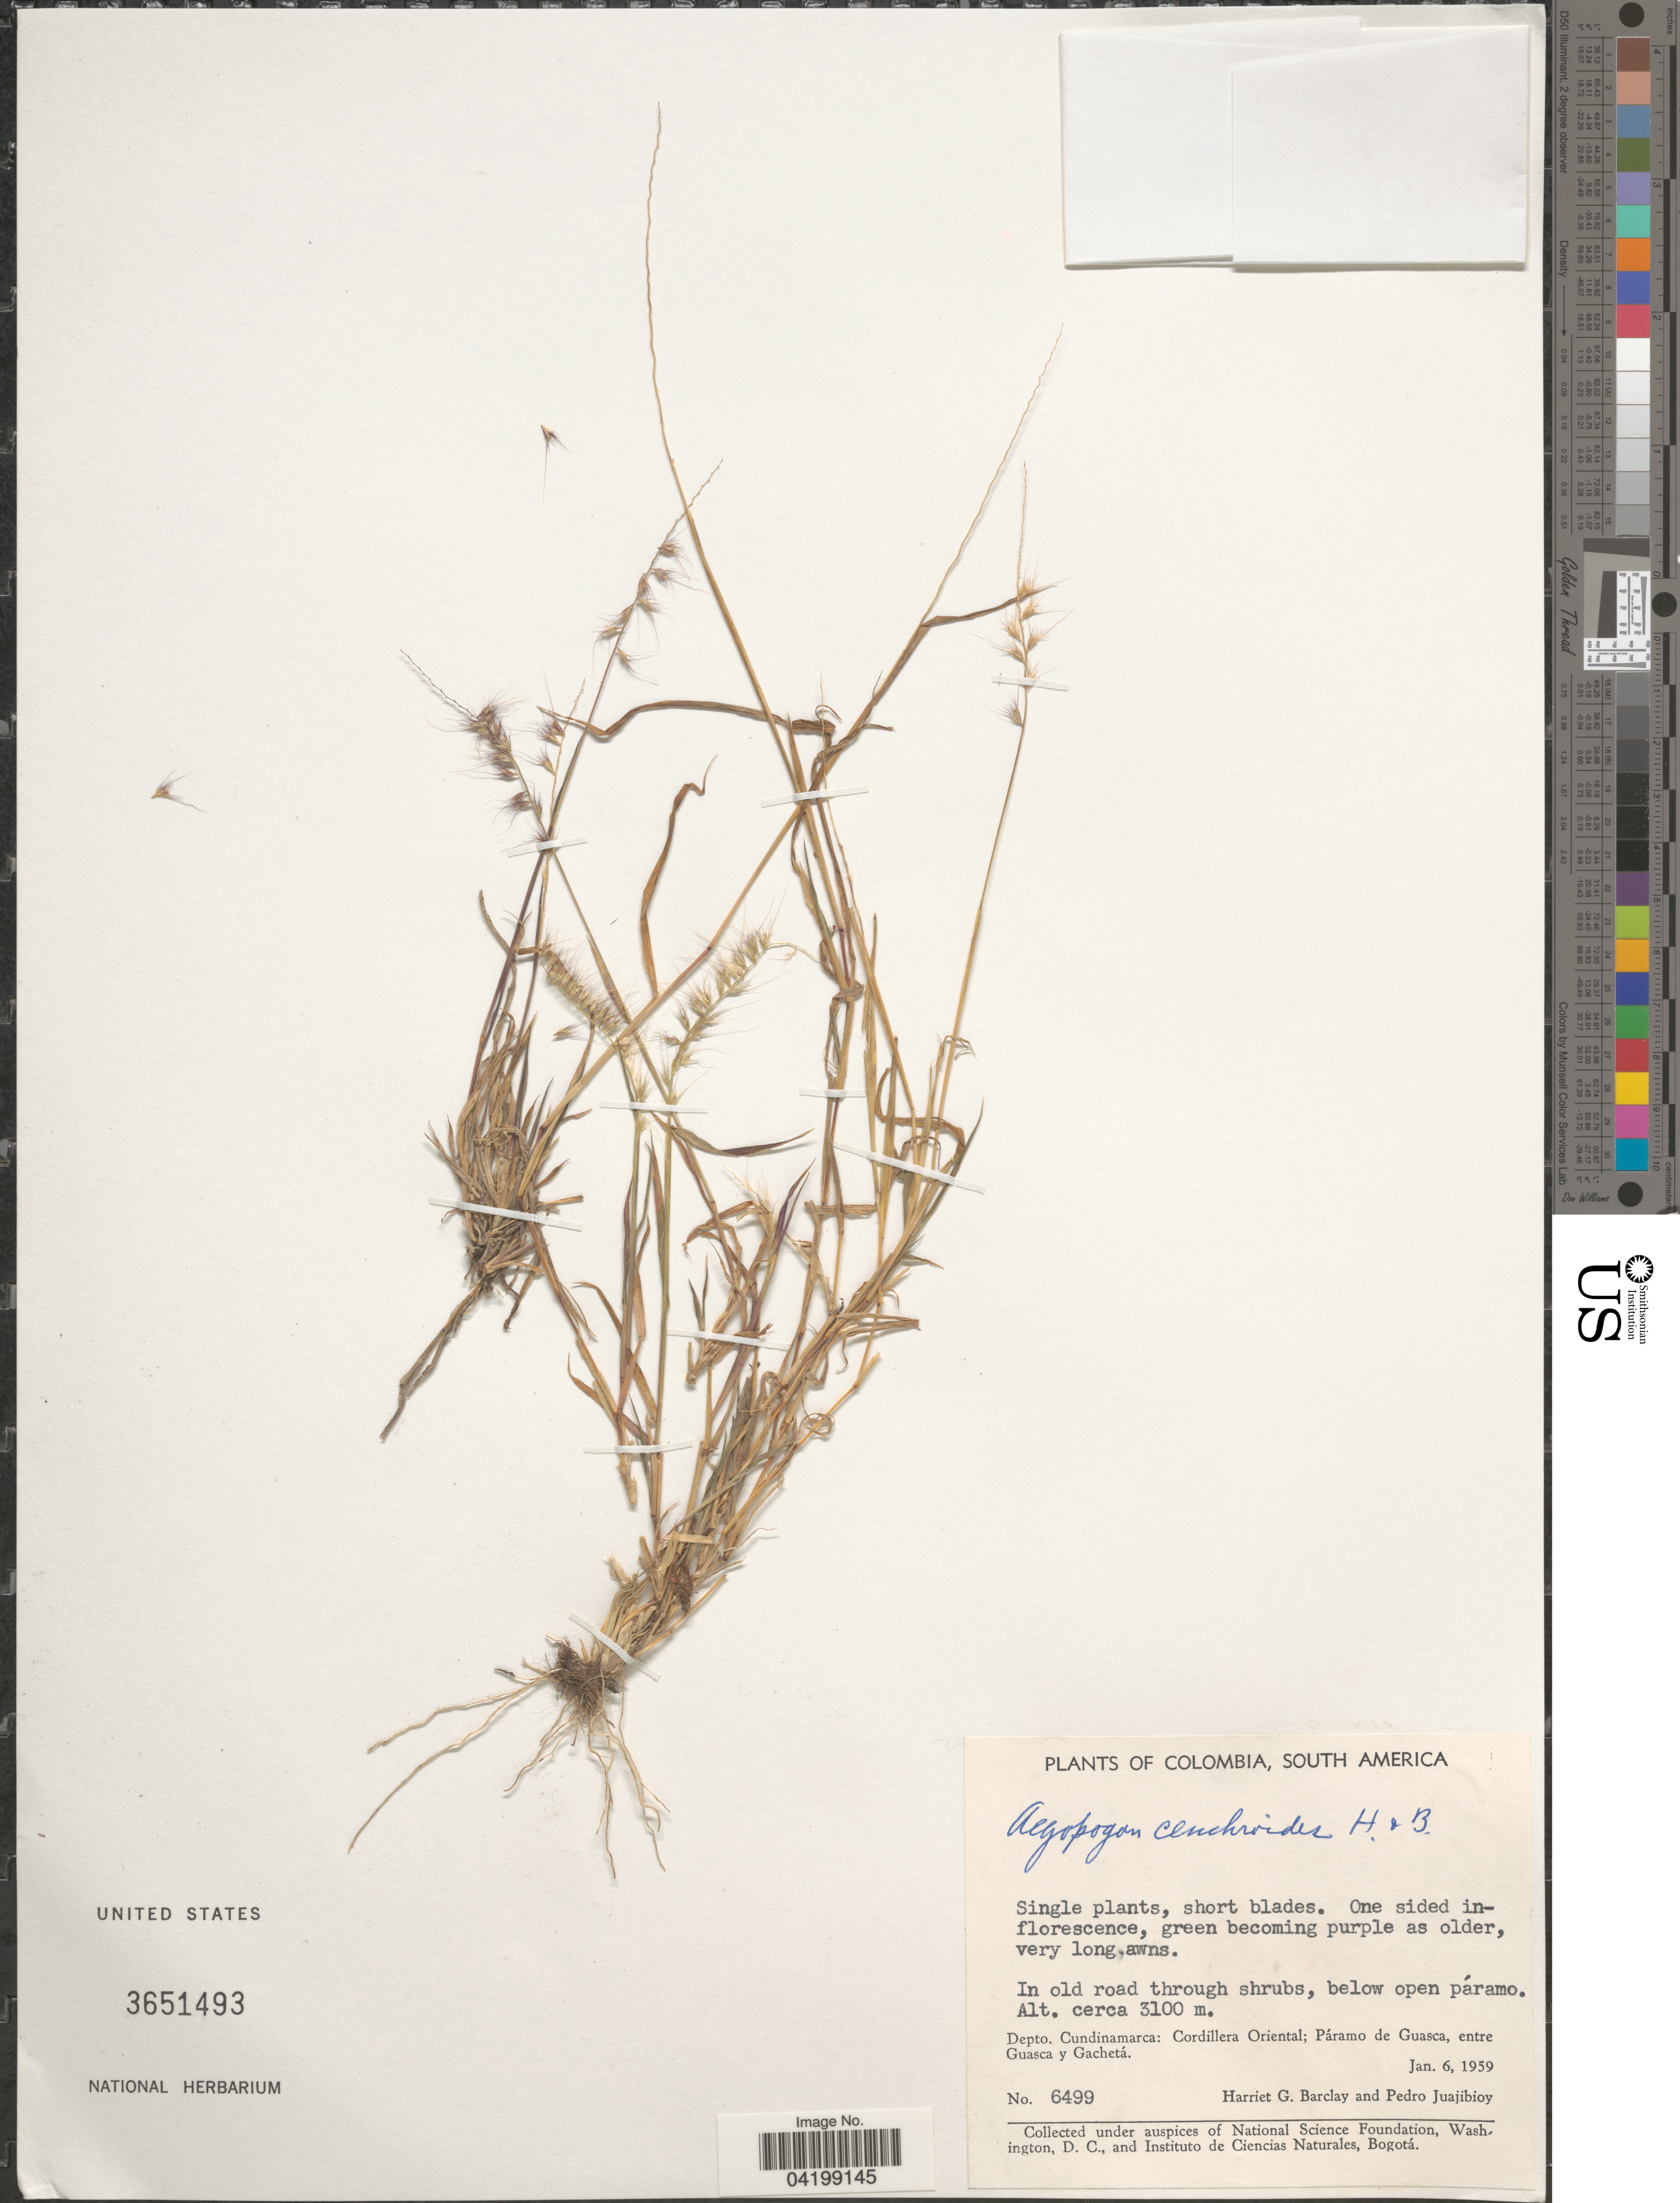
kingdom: Plantae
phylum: Tracheophyta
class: Liliopsida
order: Poales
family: Poaceae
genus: Muhlenbergia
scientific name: Muhlenbergia cenchroides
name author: (Humb. & Bonpl. ex Willd.) P.M. Peterson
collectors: H. G. Barclay & P. Juajibioy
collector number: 6499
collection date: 1959-01-06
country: Colombia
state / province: Cundinamarca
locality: In old road through shrubs, below open páramo. Depto. Cundinamarca: Cordillera Oriental; Páramo de Guasca, entre Guasca y Gachetá.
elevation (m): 3100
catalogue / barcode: US 3651493